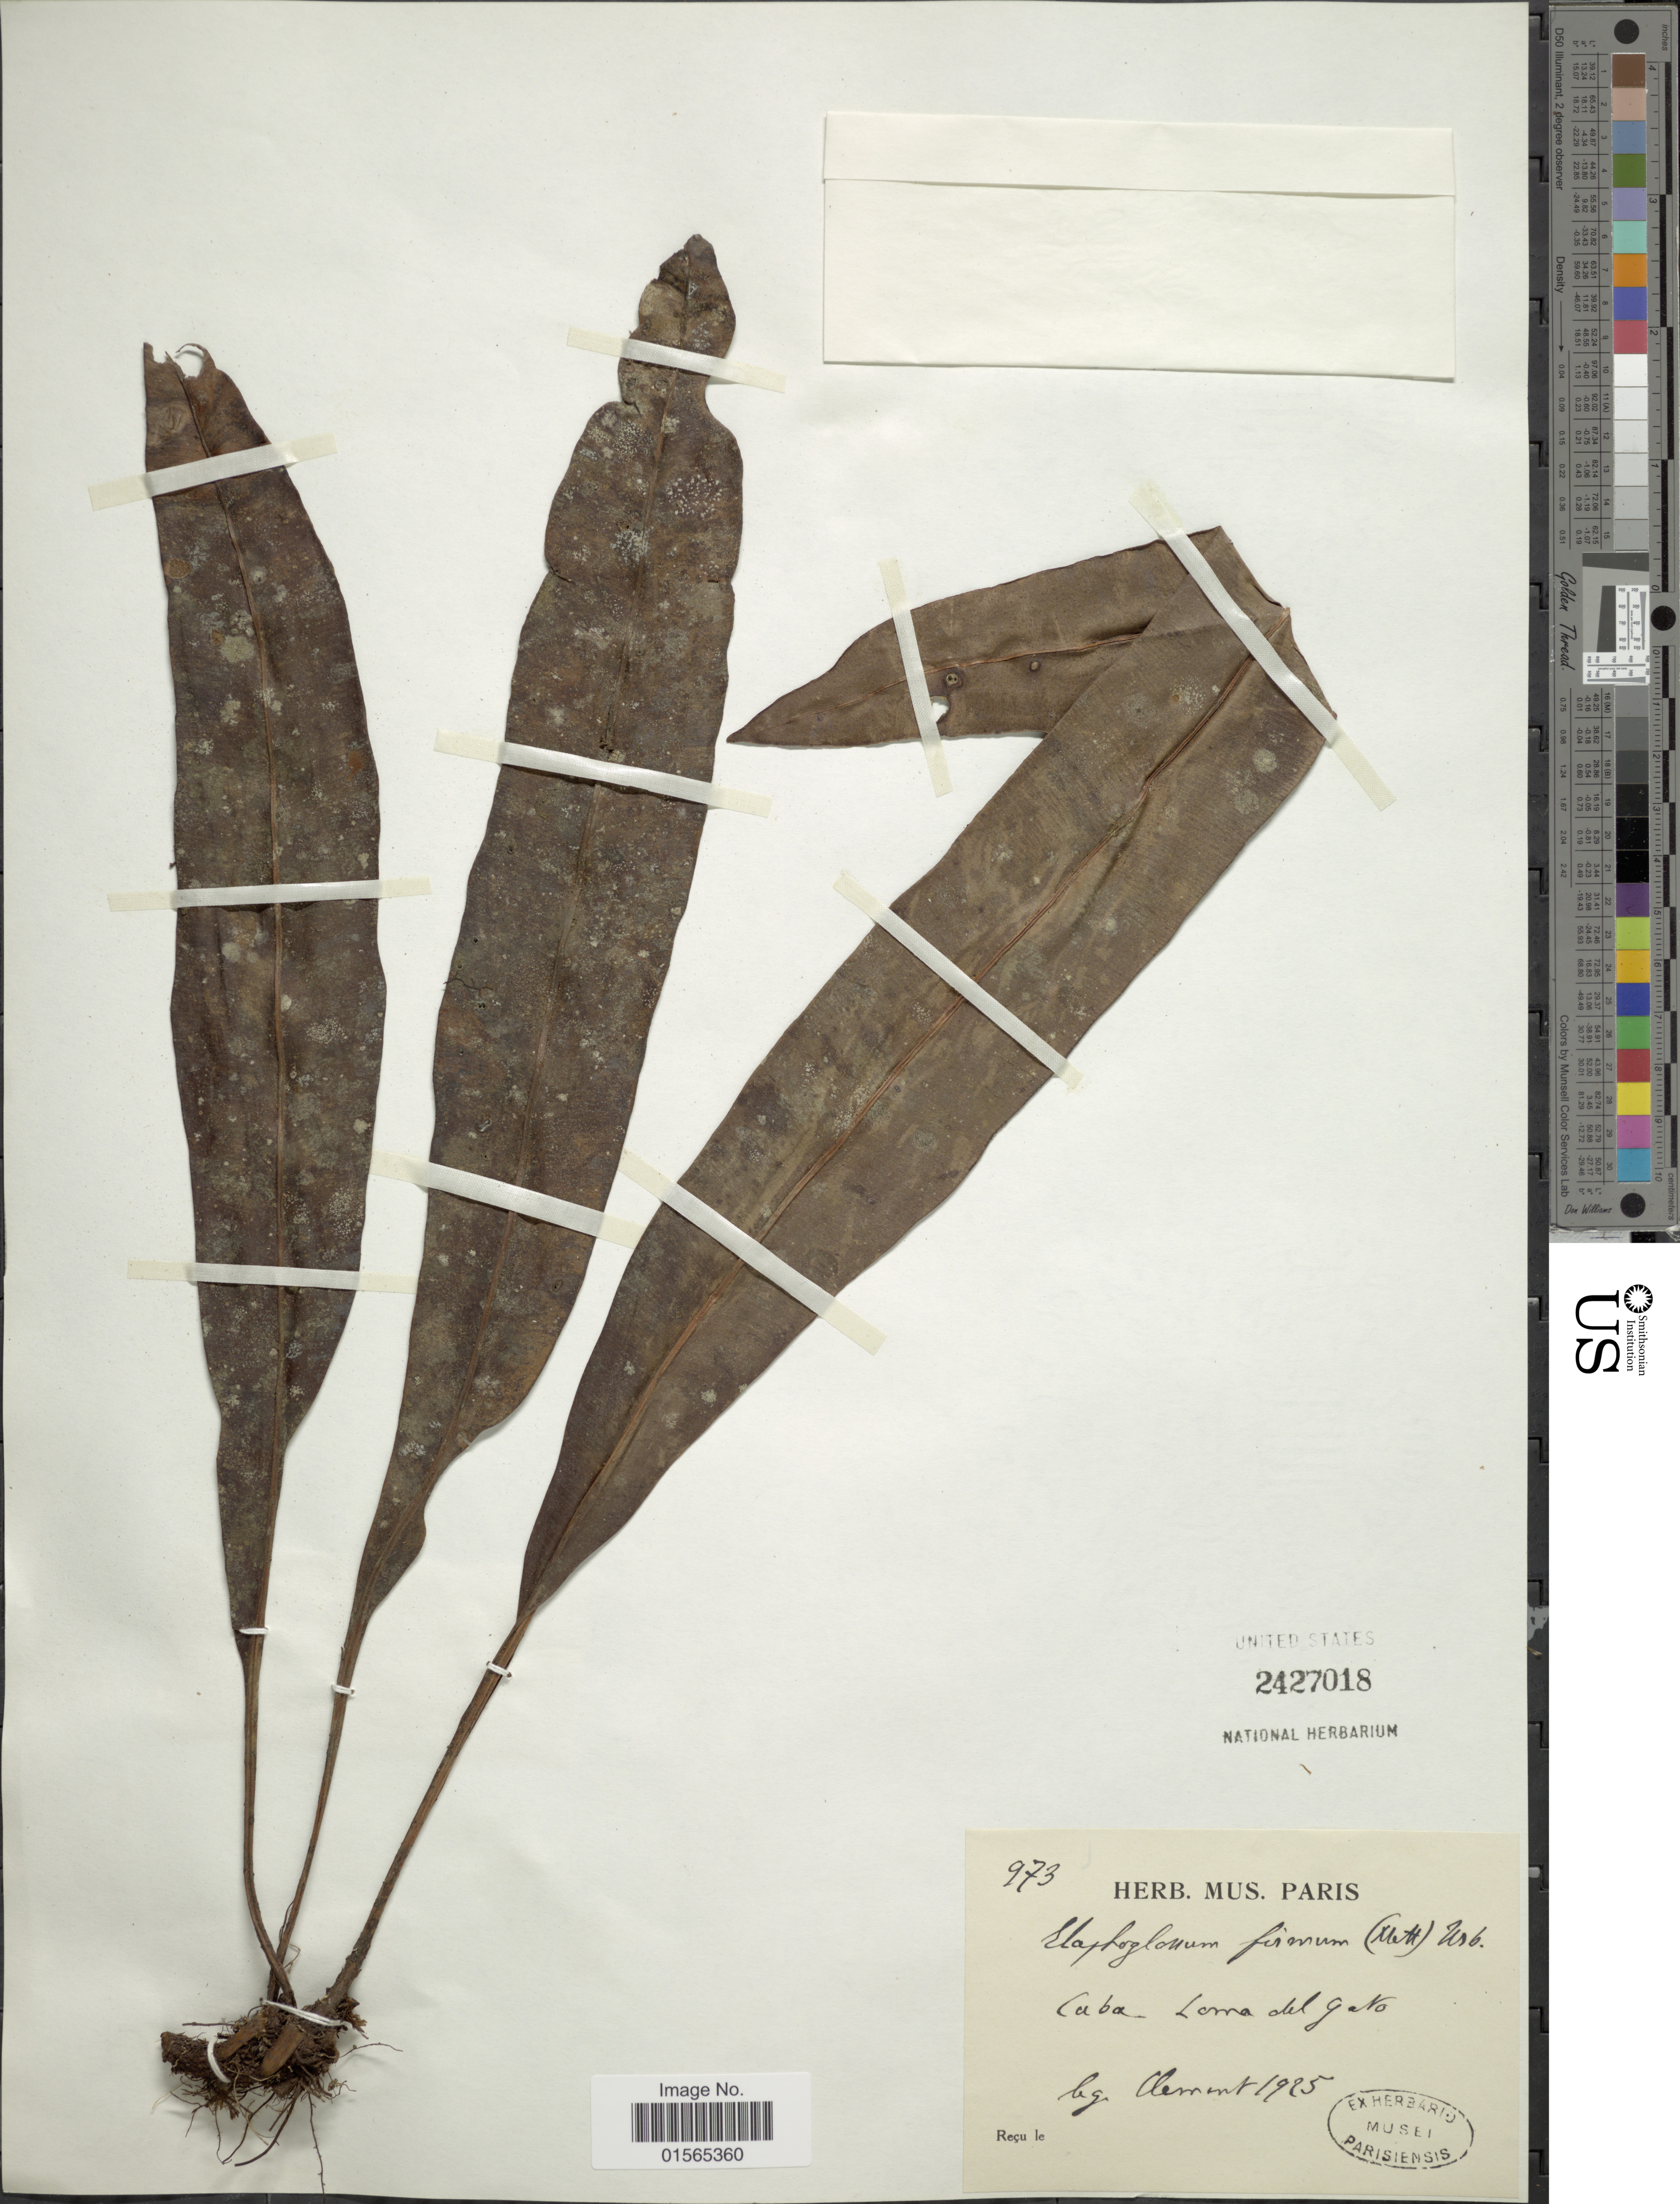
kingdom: Plantae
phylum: Tracheophyta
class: Polypodiopsida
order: Polypodiales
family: Dryopteridaceae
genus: Elaphoglossum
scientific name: Elaphoglossum firmum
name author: (Mett.) Urb.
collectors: -. Clement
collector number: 973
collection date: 1925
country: Cuba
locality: Loma del Gato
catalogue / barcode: US 2427018